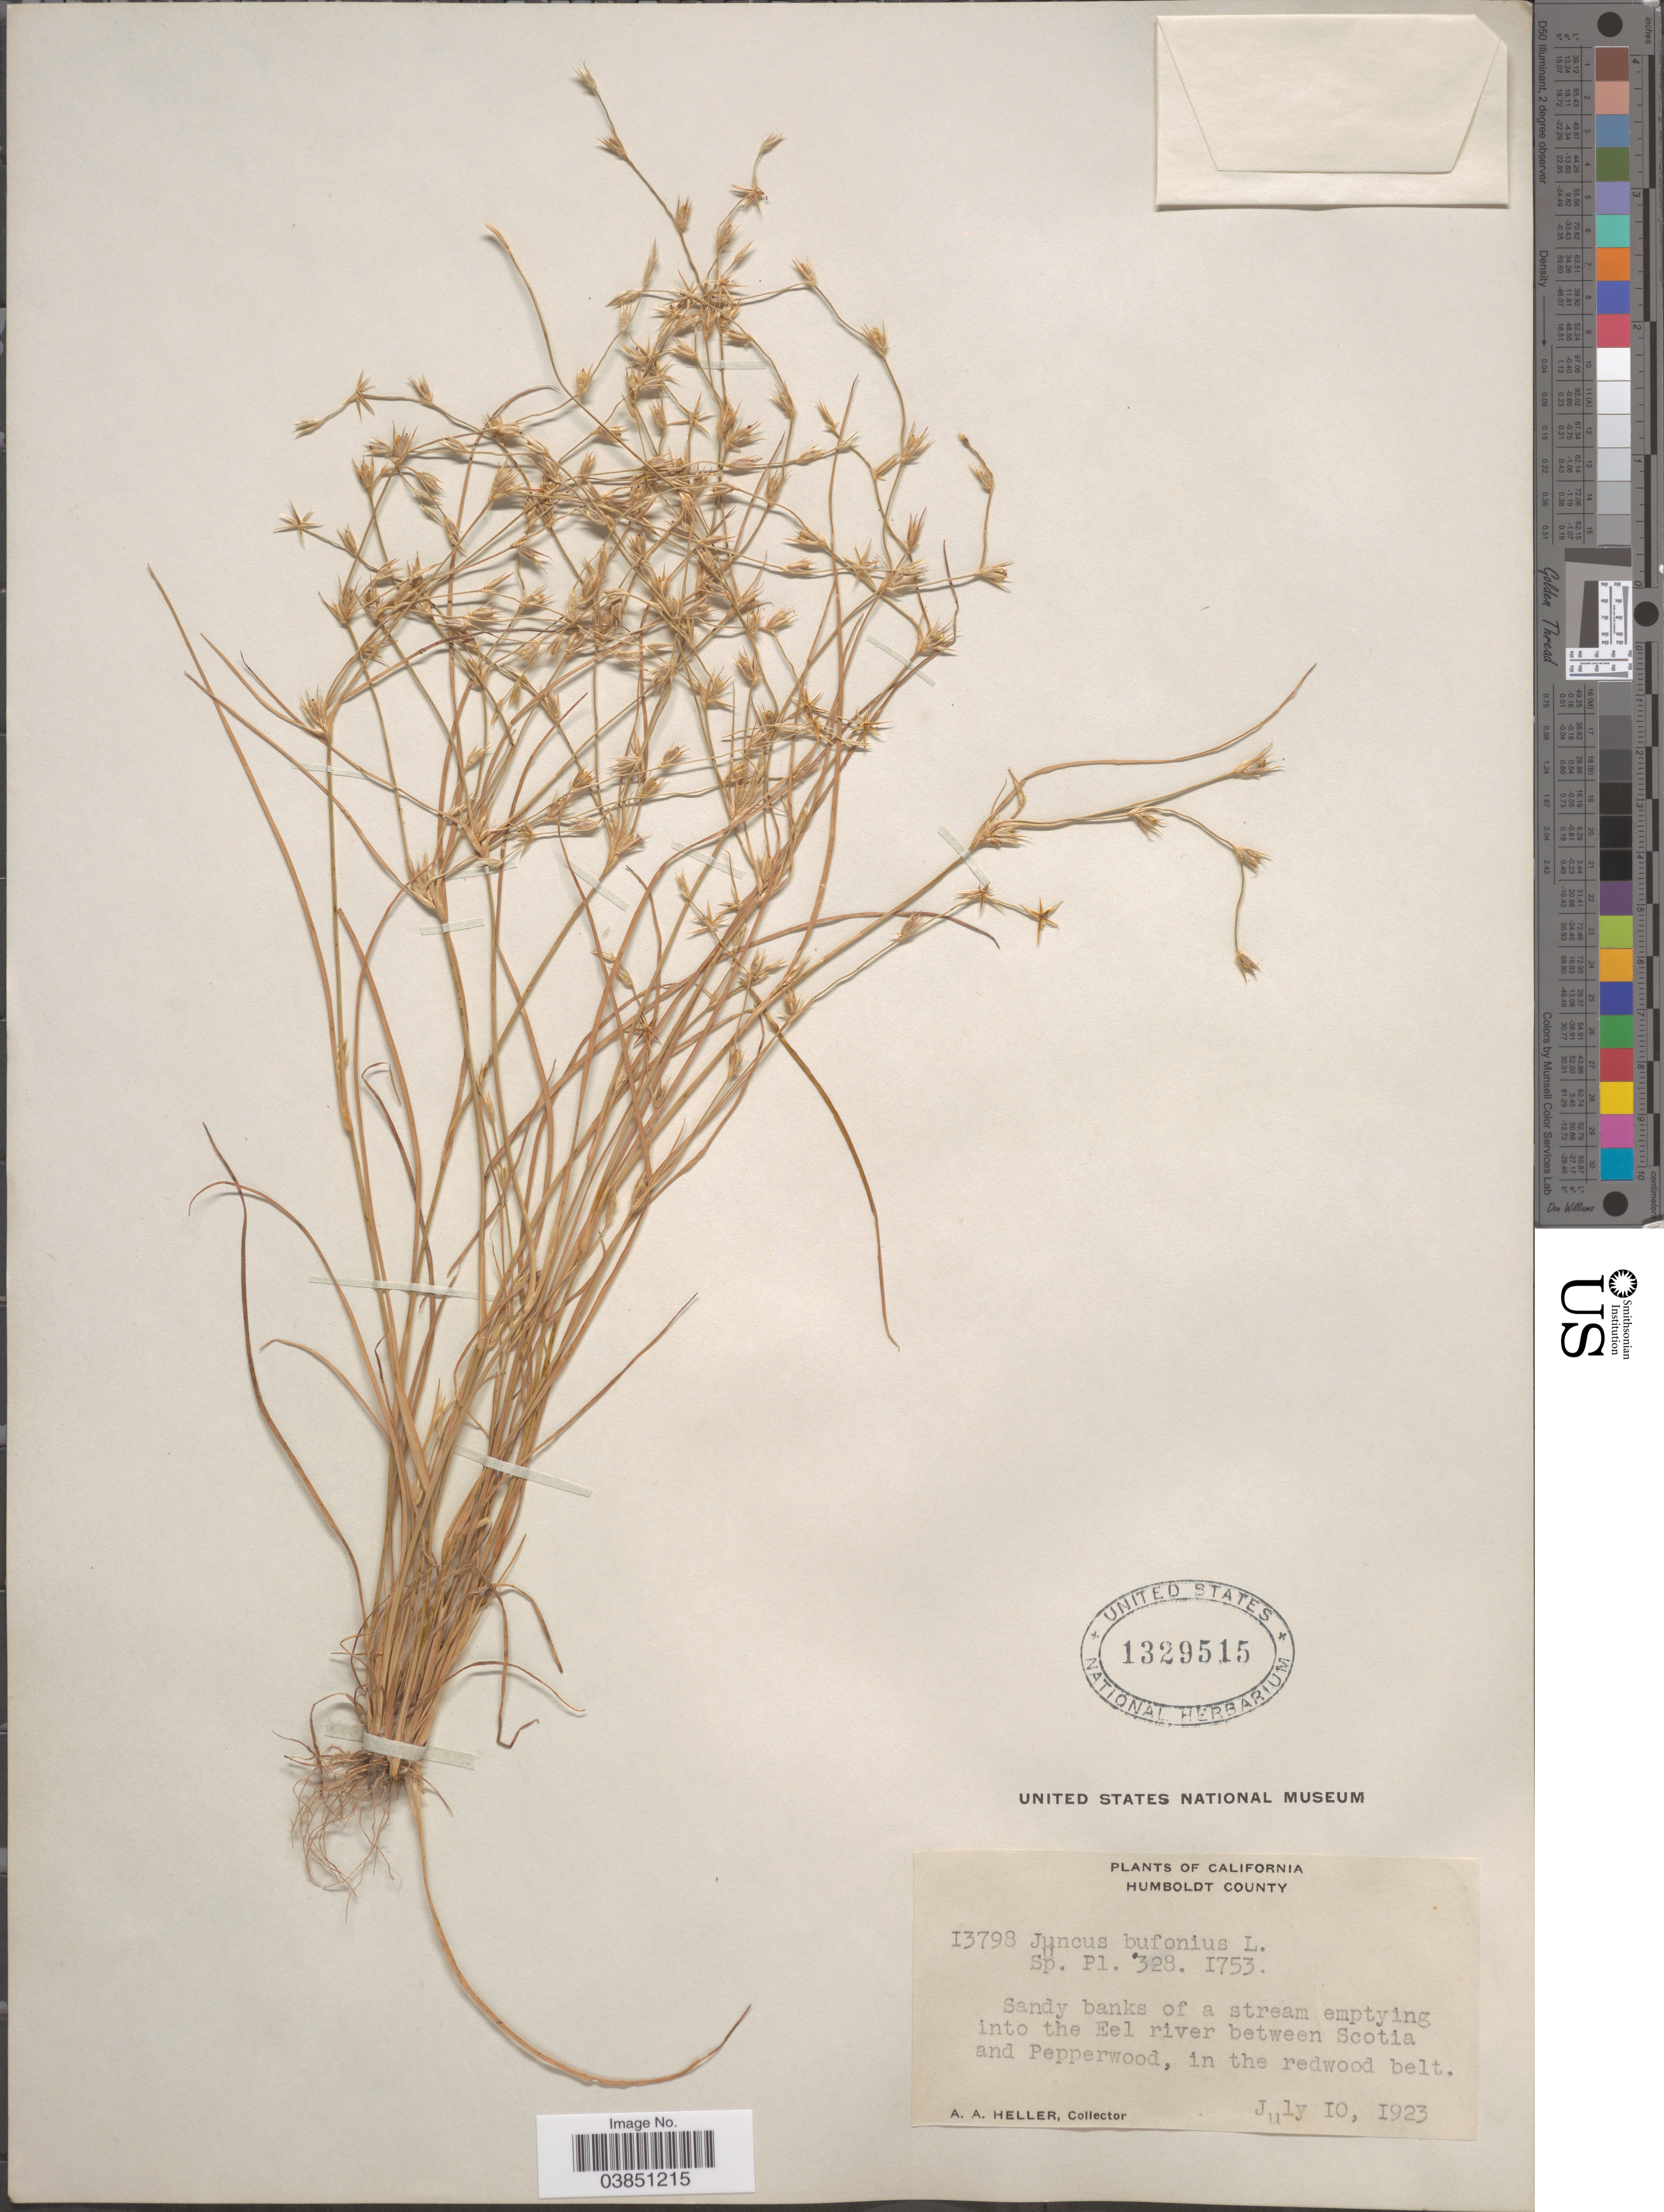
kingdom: Plantae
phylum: Tracheophyta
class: Liliopsida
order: Poales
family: Juncaceae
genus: Juncus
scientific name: Juncus bufonius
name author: L.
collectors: A. A. Heller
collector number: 13798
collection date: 1923-07-10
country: United States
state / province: California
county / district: Humboldt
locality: Humboldt County. Sandy banks of a stream emptying into the Eel river between Scotia and Pepperwood.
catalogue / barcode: US 1329515